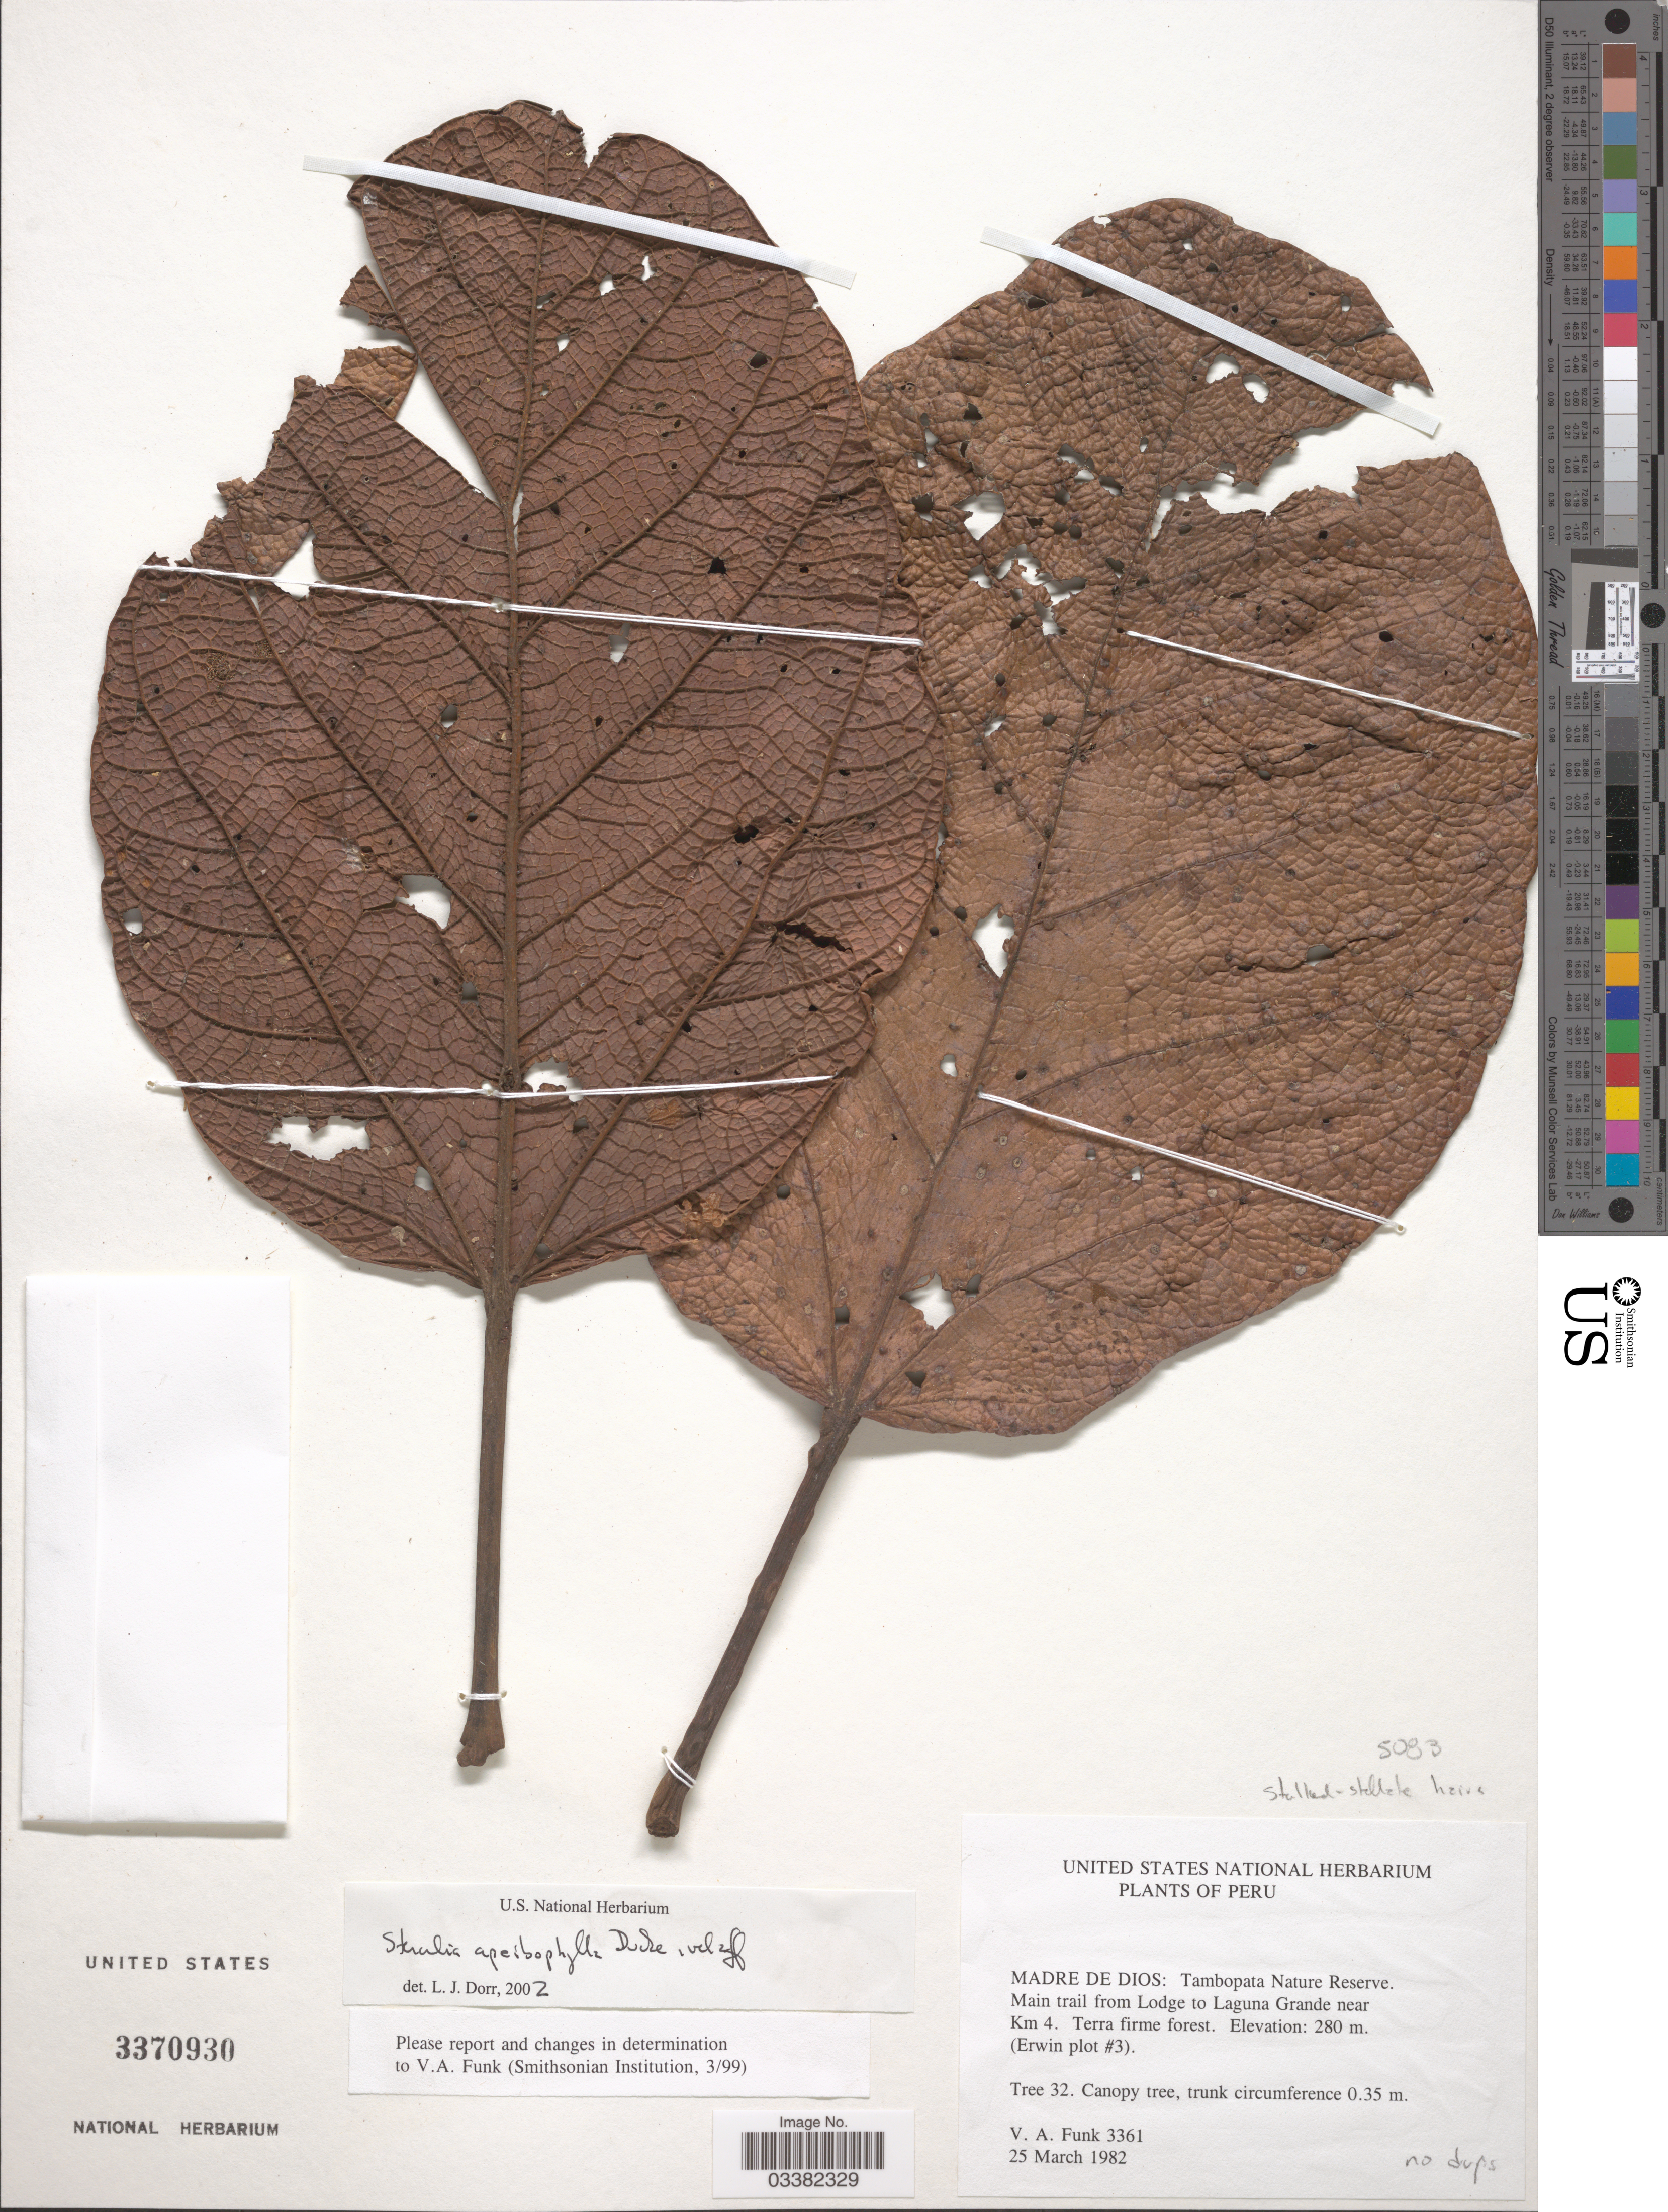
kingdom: Plantae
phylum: Tracheophyta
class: Magnoliopsida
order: Malvales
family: Malvaceae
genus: Sterculia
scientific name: Sterculia apeibophylla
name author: Ducke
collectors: V. Funk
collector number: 3361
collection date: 1982-03-25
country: Peru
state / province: Madre de Dios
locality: Tambopata Nature Reserve. Main trail from Lodge to Laguna Grande near Km 4. (Erwin plot #3).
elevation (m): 280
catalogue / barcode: US 3370930